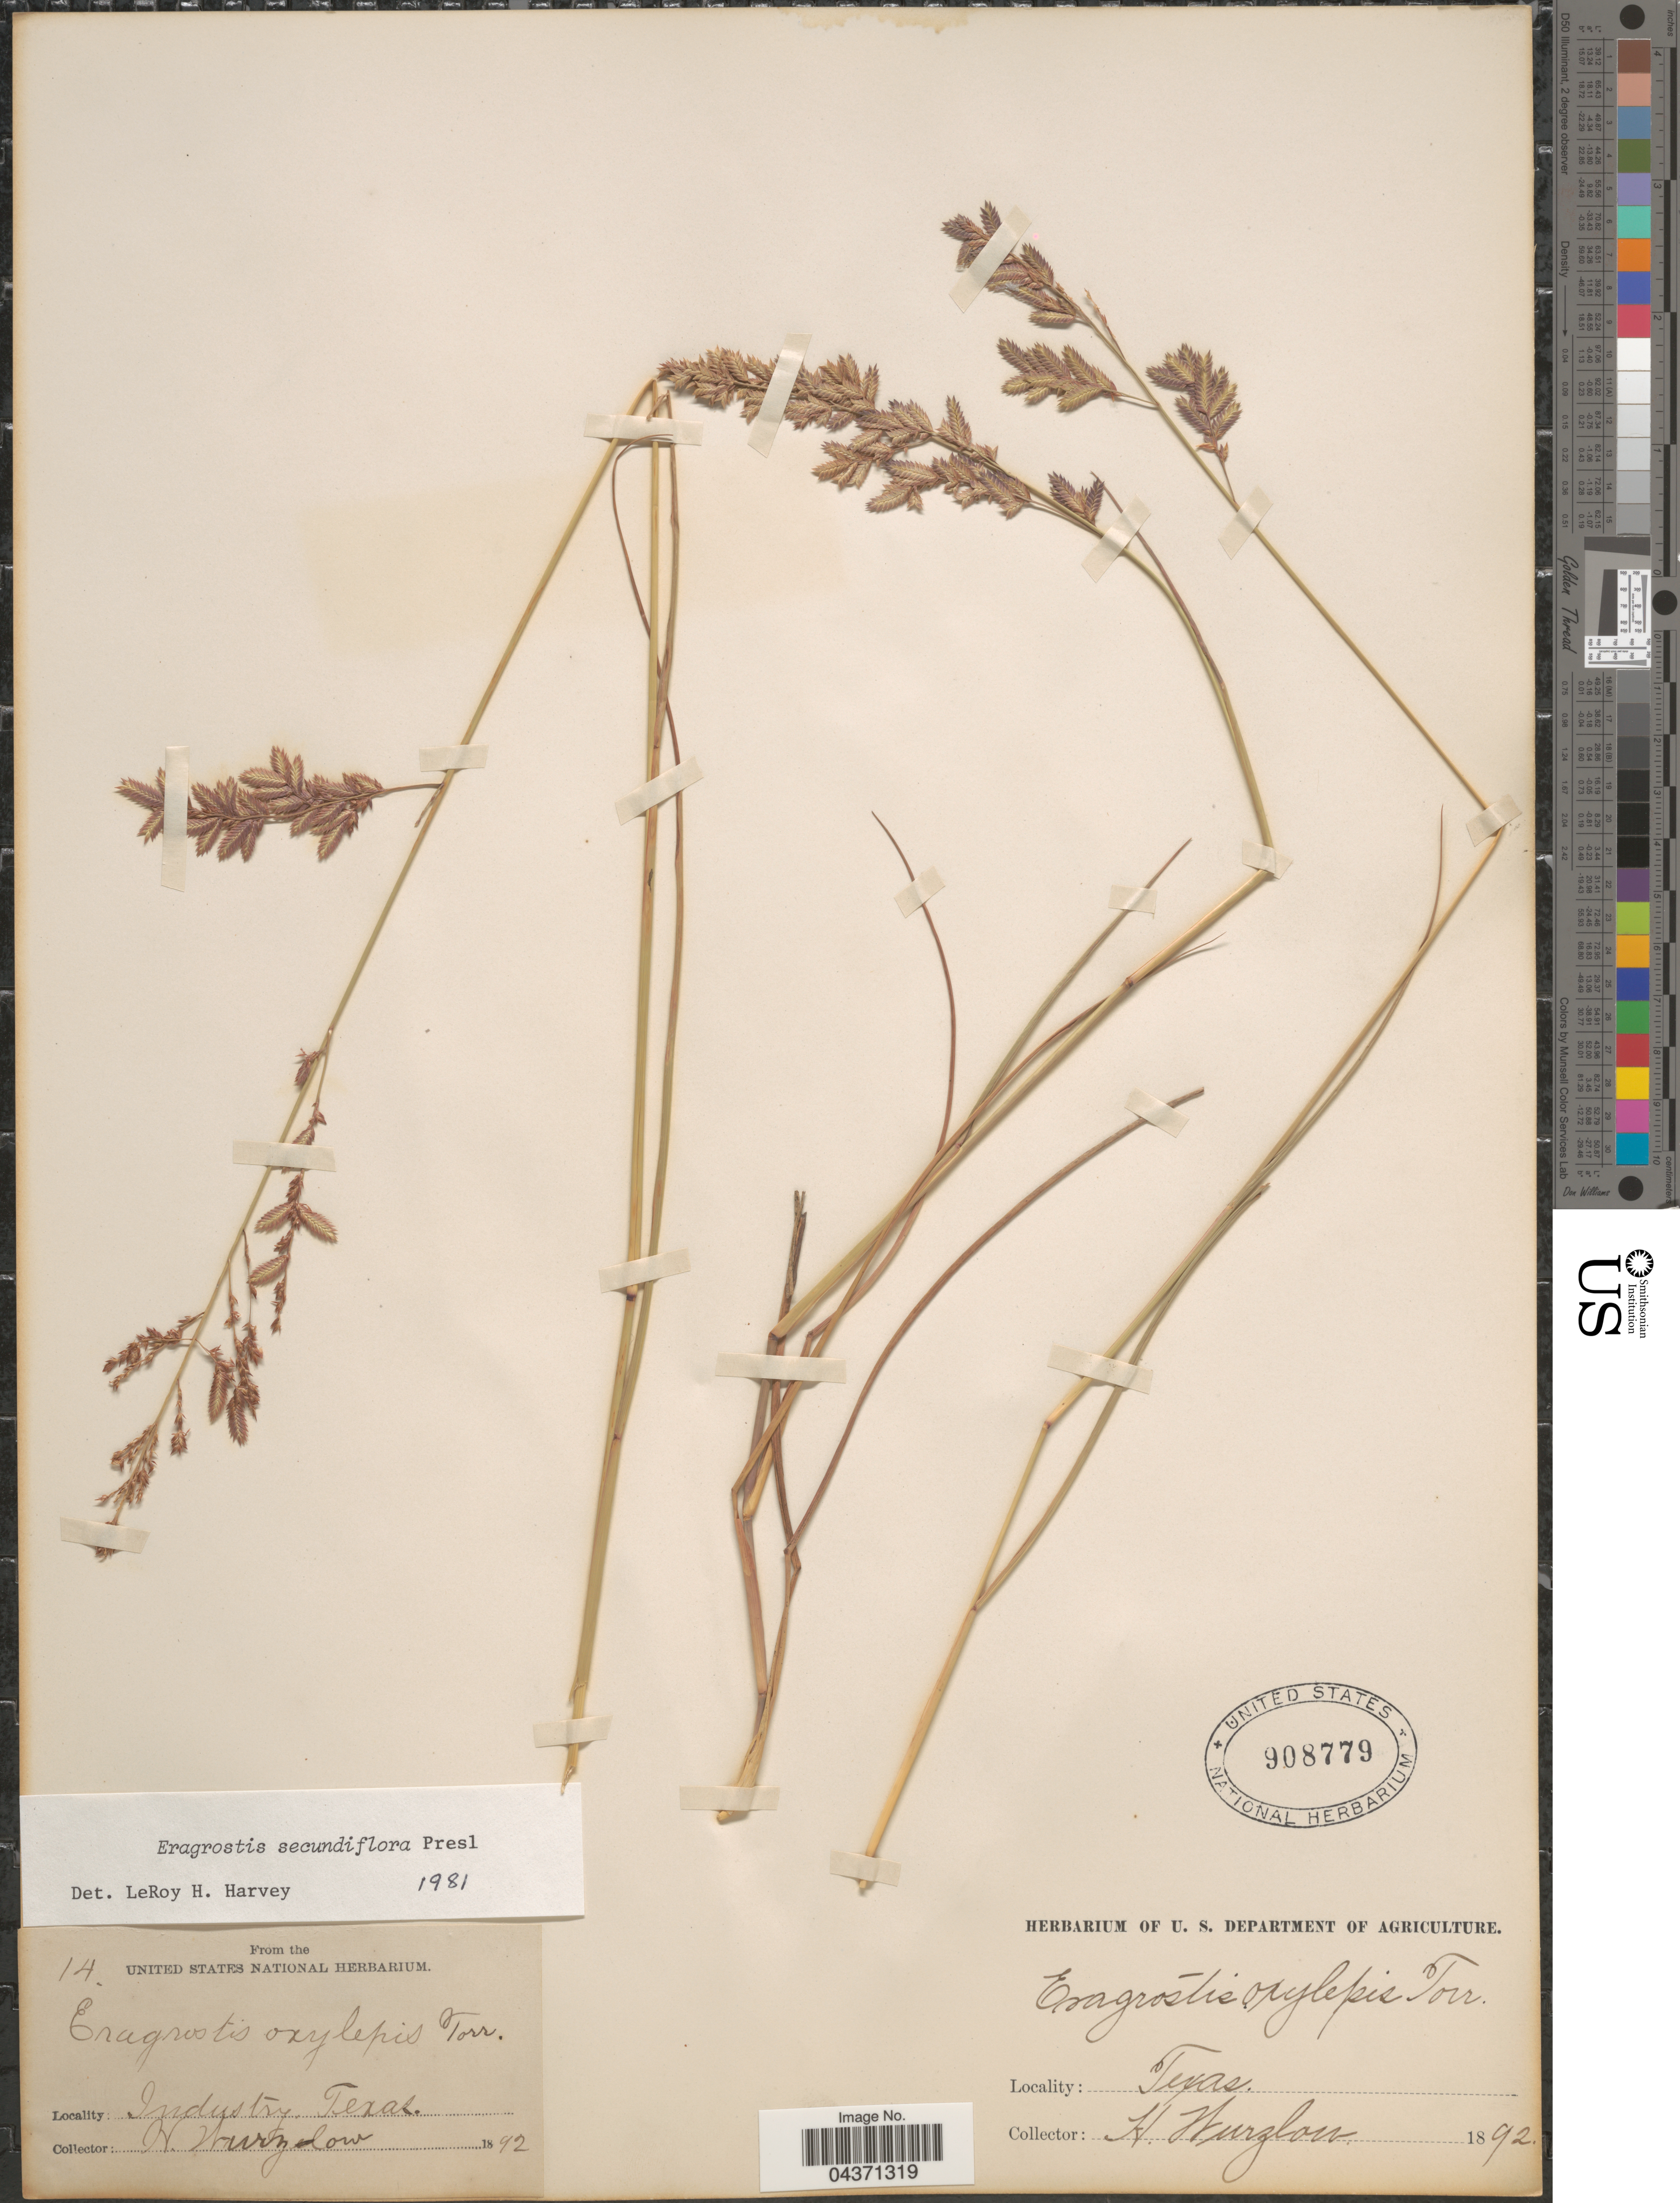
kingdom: Plantae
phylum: Tracheophyta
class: Liliopsida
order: Poales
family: Poaceae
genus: Eragrostis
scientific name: Eragrostis secundiflora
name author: J. Presl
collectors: H. Wurzlow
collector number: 14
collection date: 1892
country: United States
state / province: Texas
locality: Industry.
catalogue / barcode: US 908779